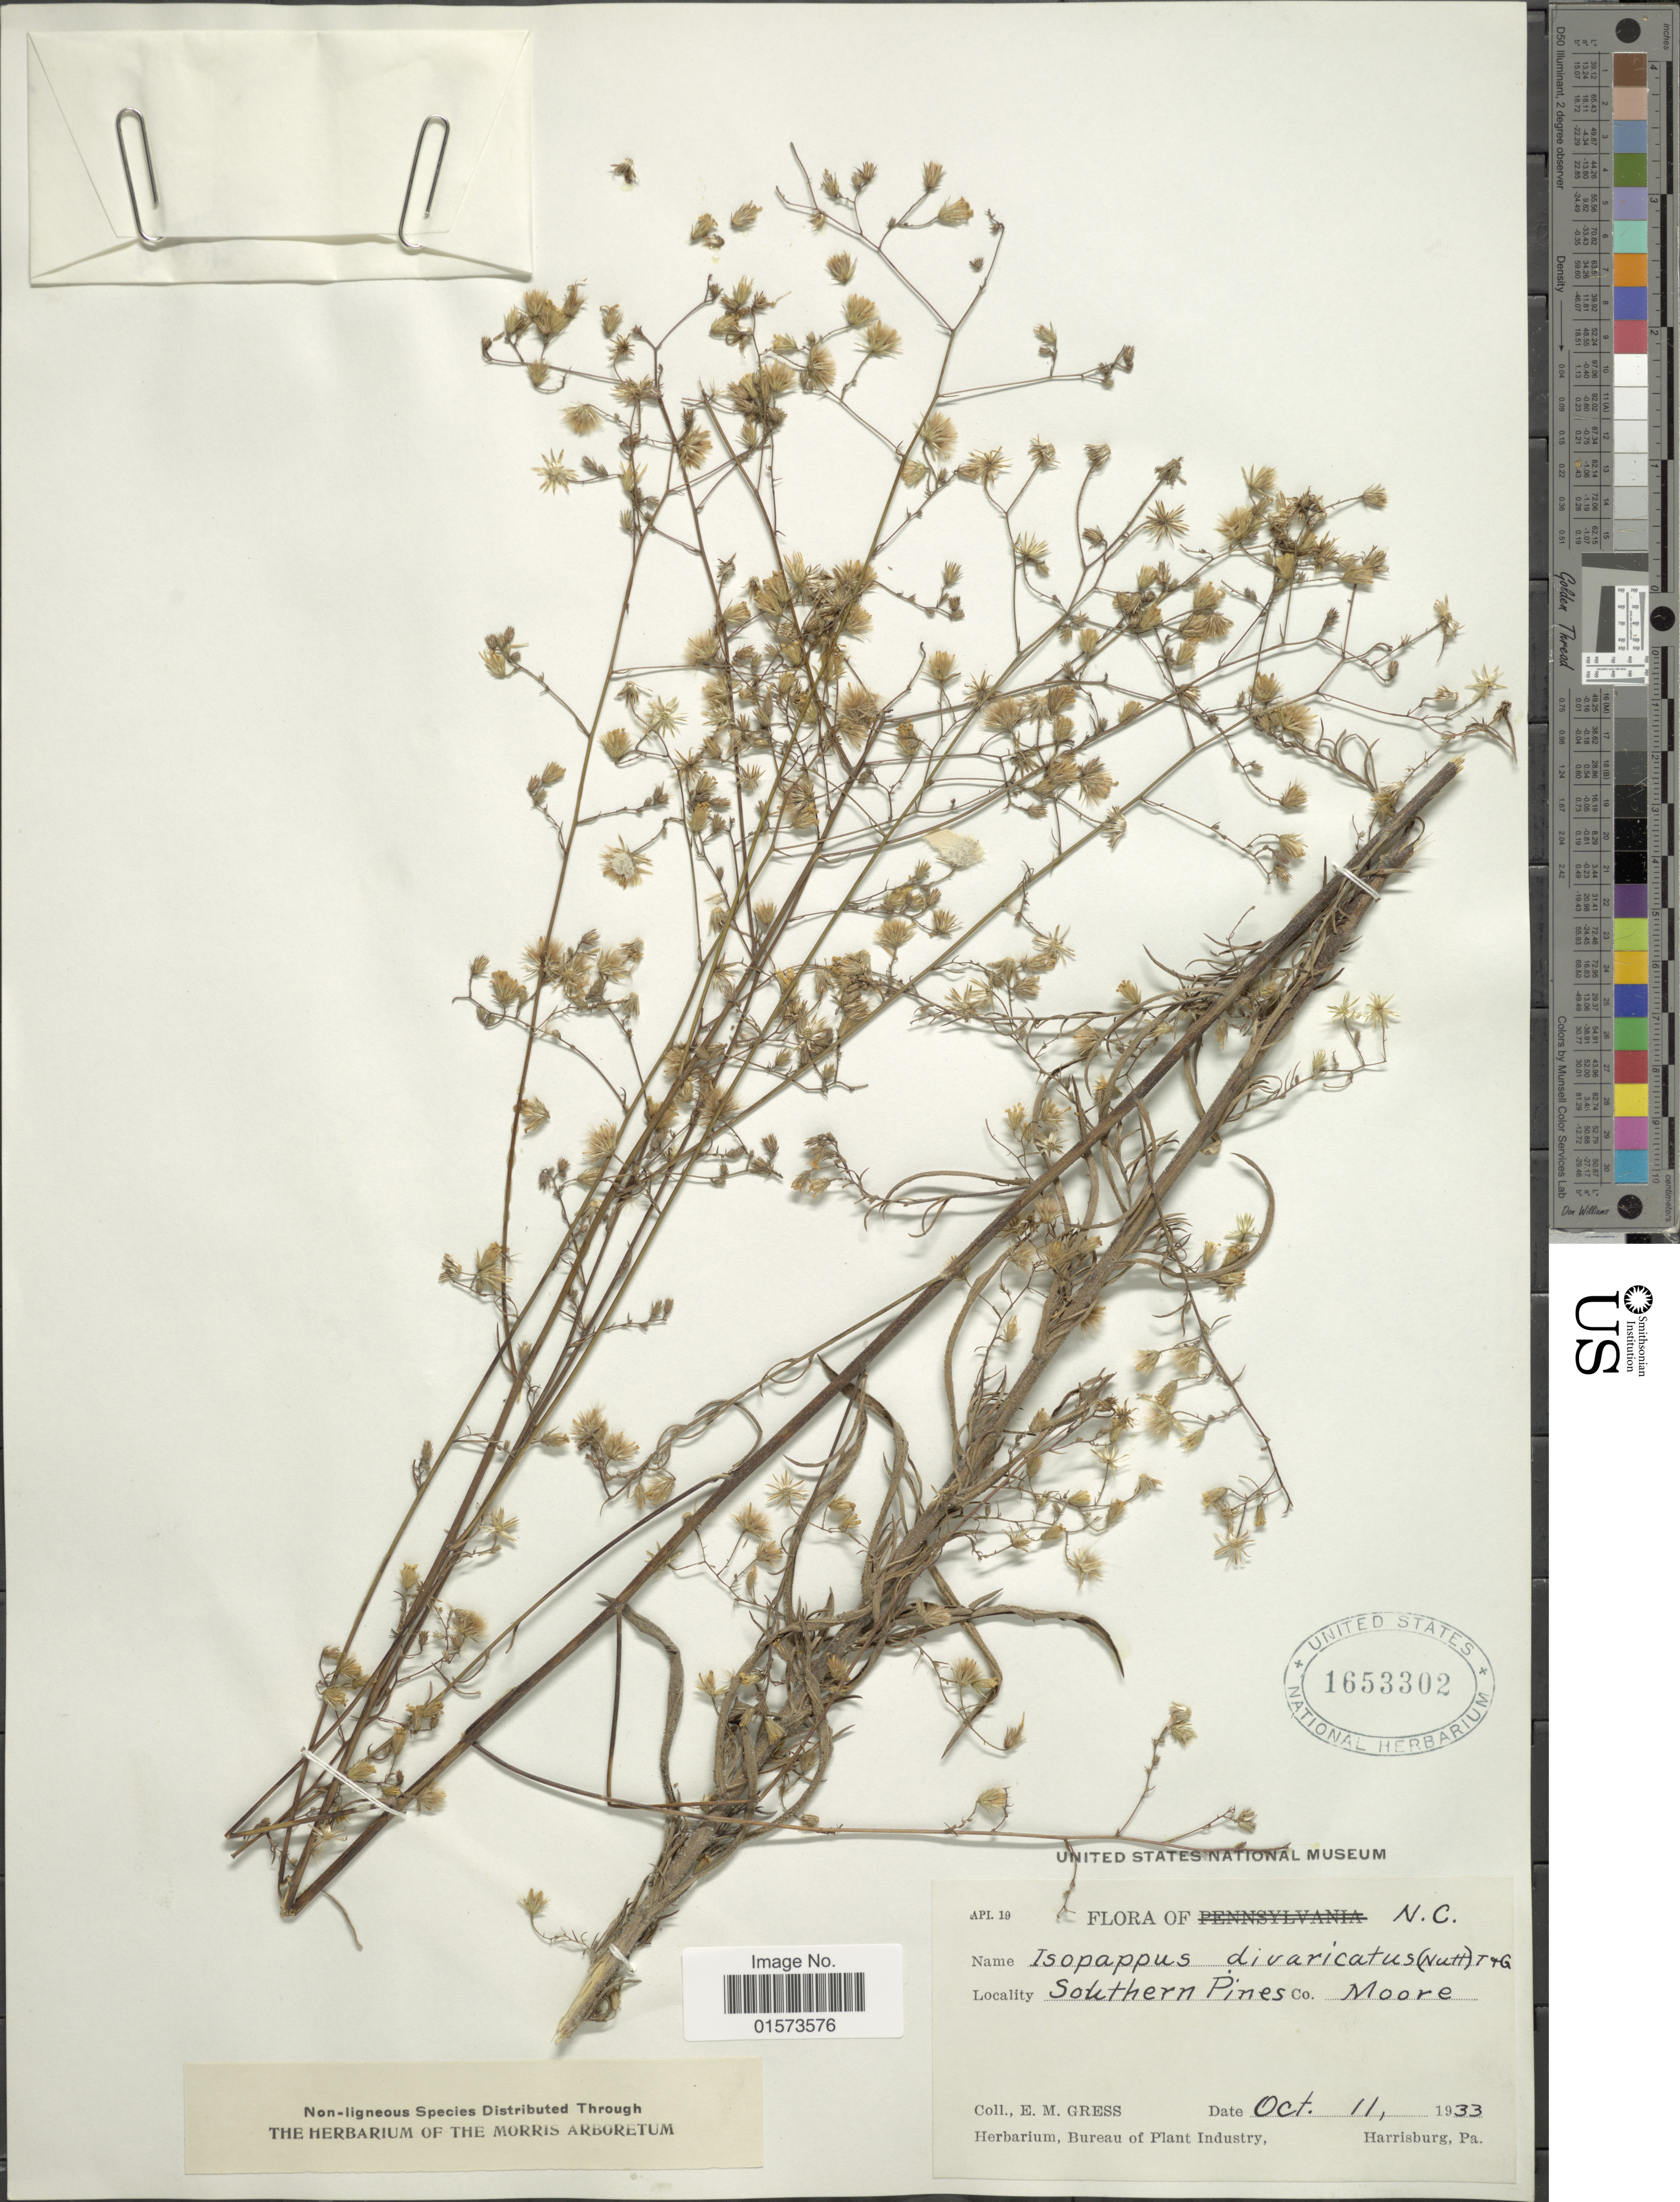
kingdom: Plantae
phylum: Tracheophyta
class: Magnoliopsida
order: Asterales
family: Asteraceae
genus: Croptilon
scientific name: Croptilon divaricatum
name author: (Nutt.) Raf.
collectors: E. Gress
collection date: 1933-10-11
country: United States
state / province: North Carolina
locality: Southern Pines Co. Moore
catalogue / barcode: US 1653302